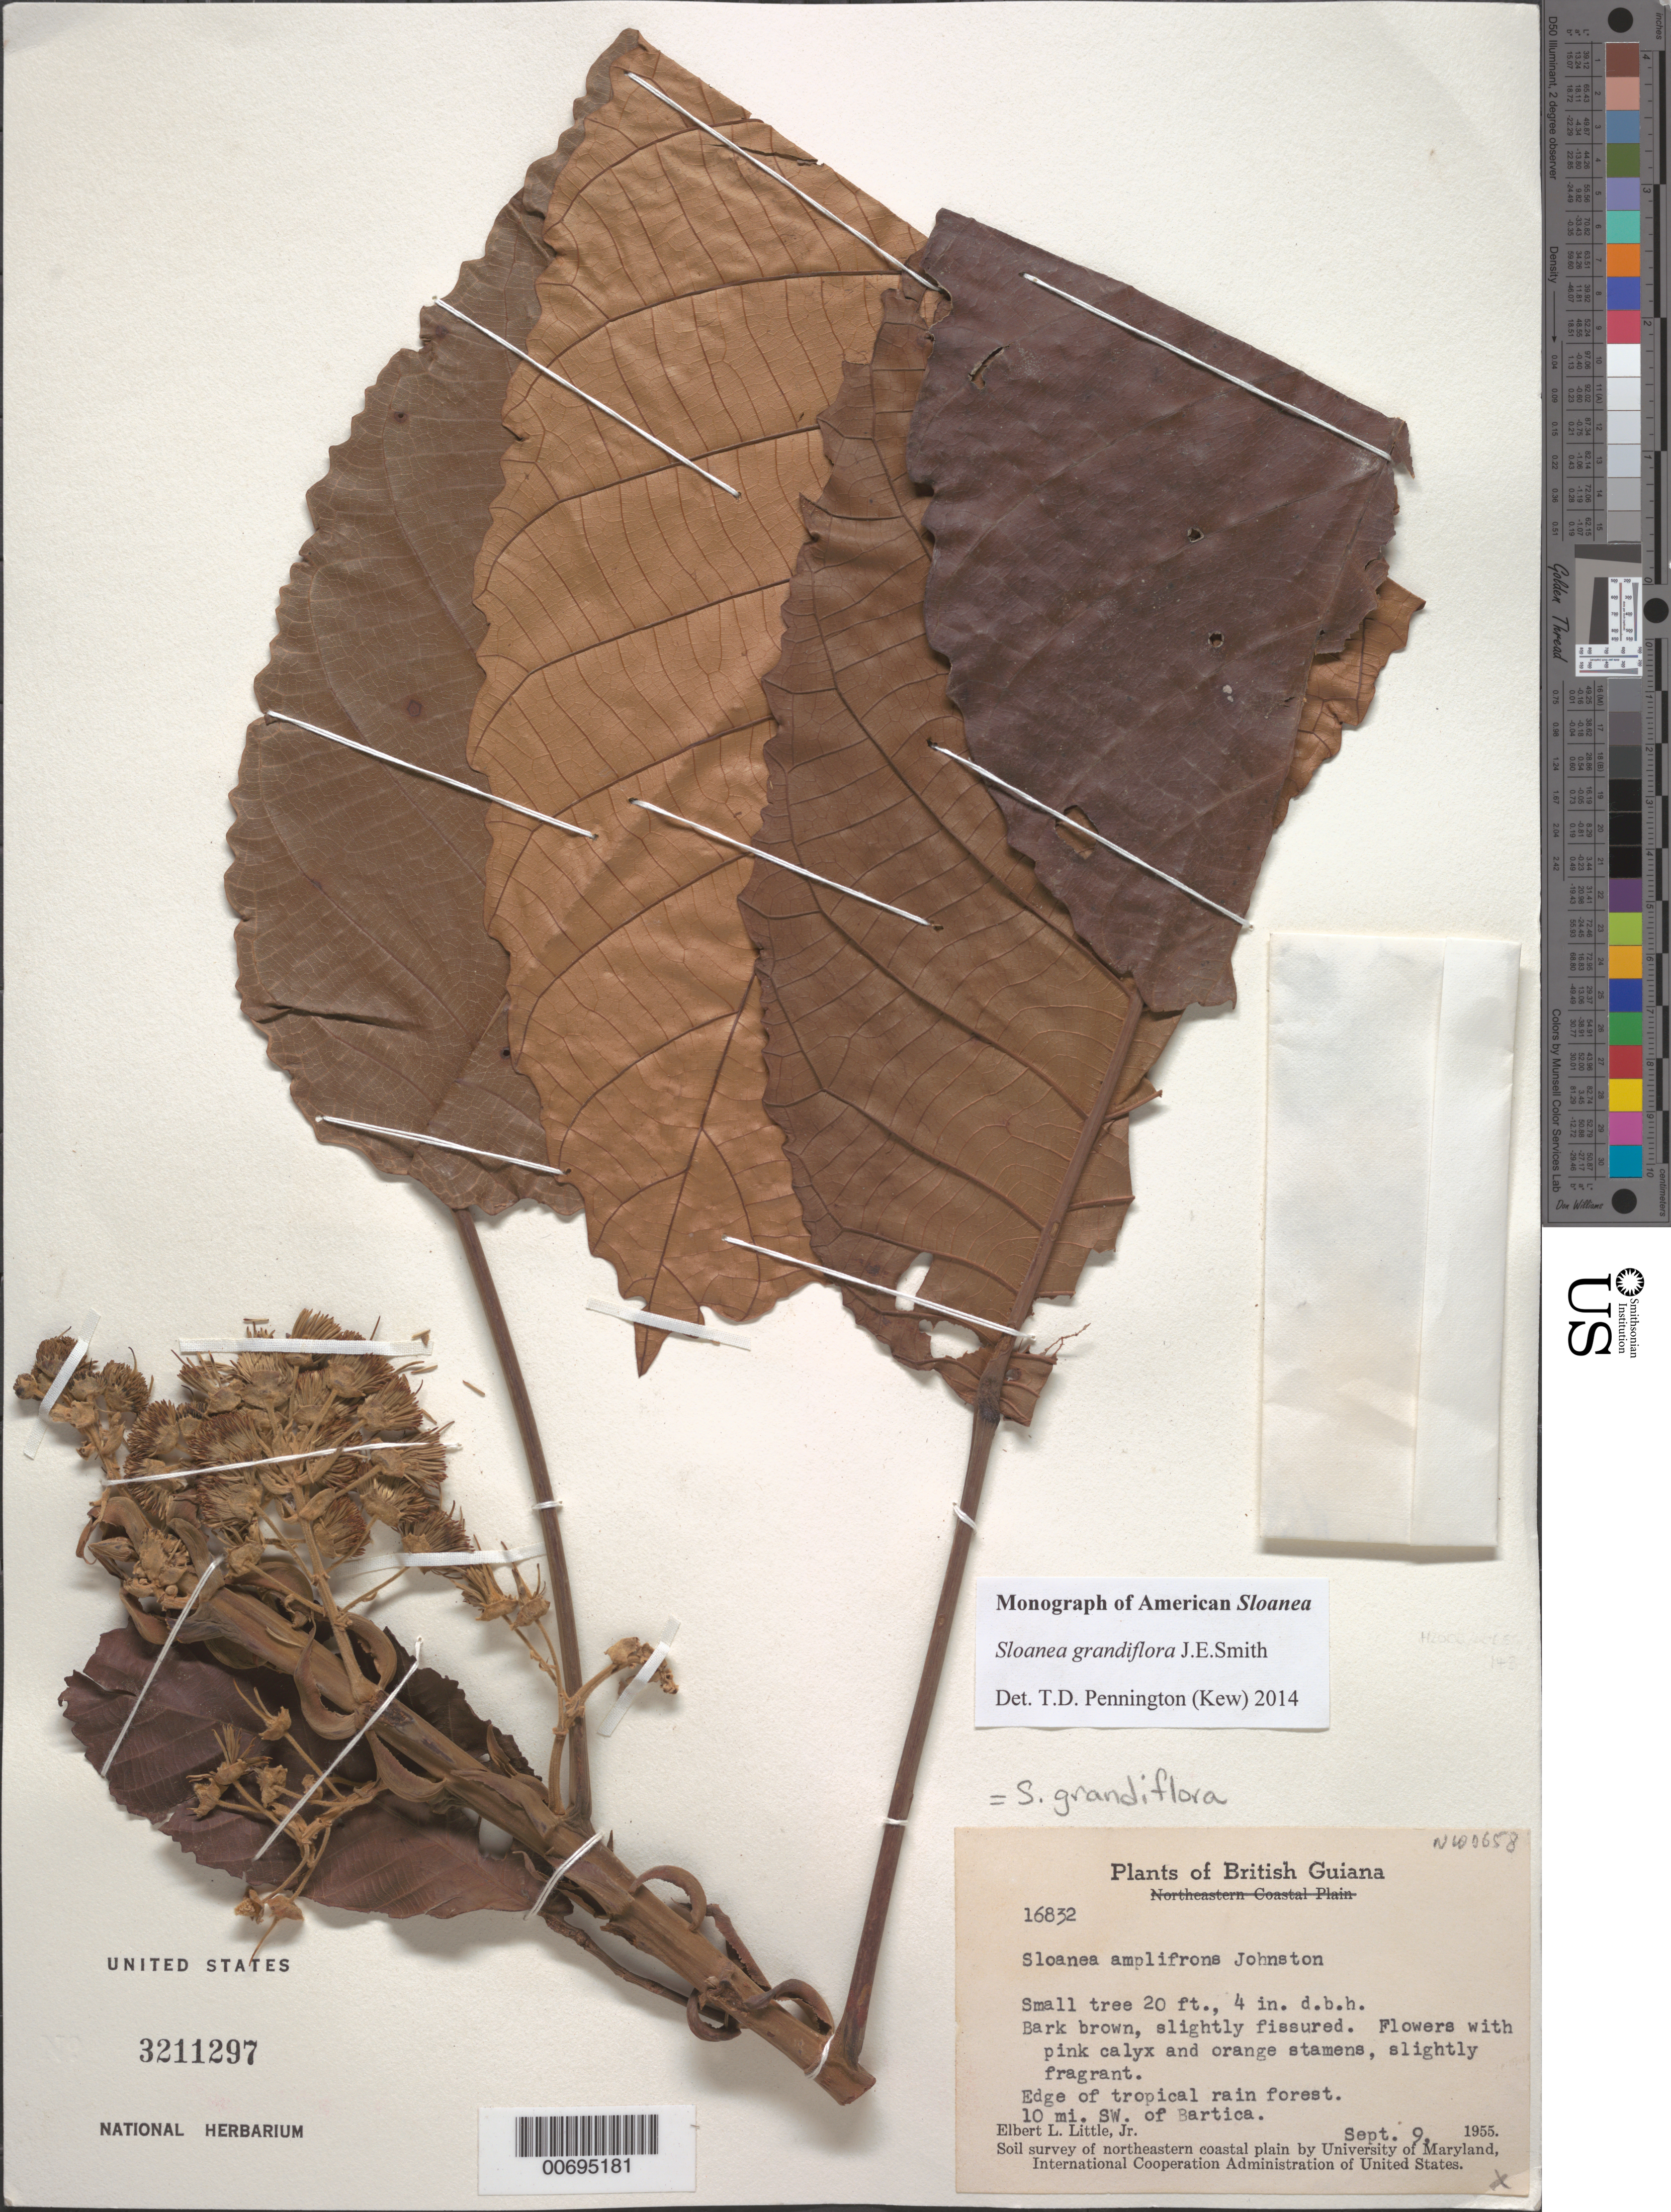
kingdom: Plantae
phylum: Tracheophyta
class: Magnoliopsida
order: Oxalidales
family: Elaeocarpaceae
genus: Sloanea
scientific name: Sloanea grandiflora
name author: Sm.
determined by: Pennington, T. D., (K)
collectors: E. L. Little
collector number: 16832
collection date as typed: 9-Sep-55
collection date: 1955-09-09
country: Guyana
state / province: Cuyuni-Mazaruni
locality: Bartica, 10 mi. SW of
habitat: Edge of tropical rainforest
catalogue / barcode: US 3211297